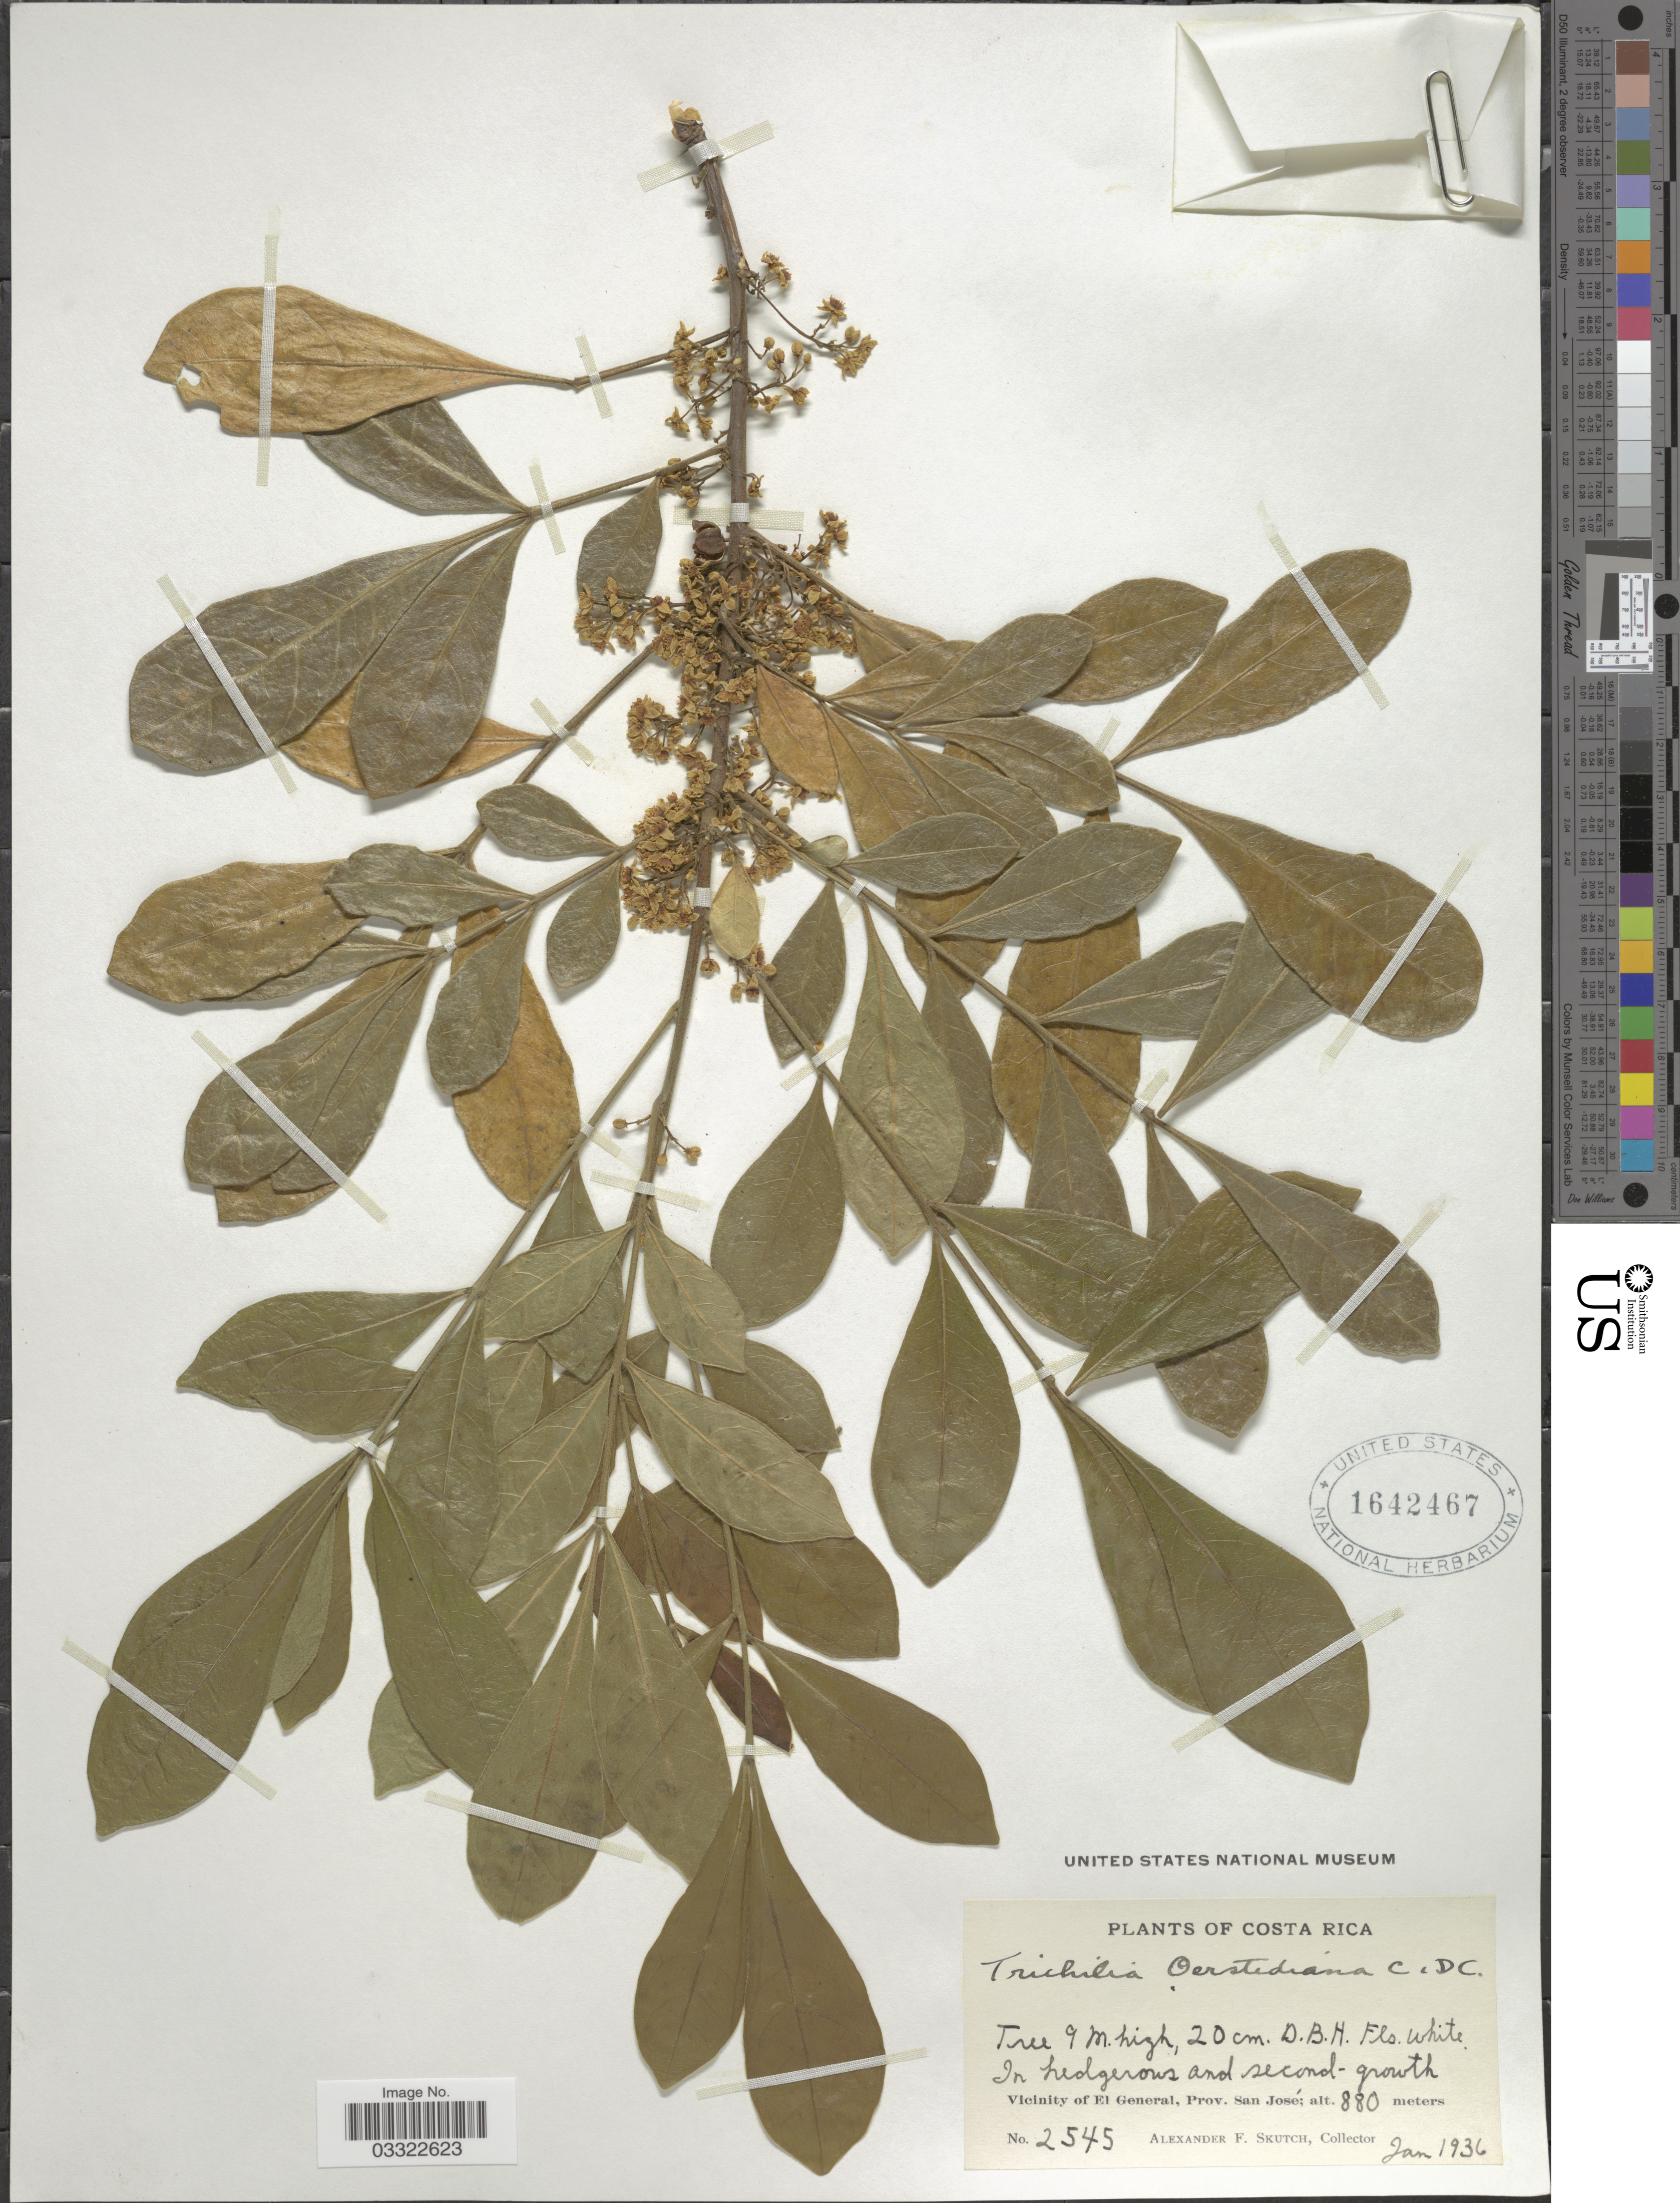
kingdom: Plantae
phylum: Tracheophyta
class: Magnoliopsida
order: Sapindales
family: Meliaceae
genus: Trichilia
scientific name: Trichilia oerstediana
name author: C. DC.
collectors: A. F. Skutch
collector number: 2545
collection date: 1936-01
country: Costa Rica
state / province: San José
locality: Vicinity of El General, Prov. San José.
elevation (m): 880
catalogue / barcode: US 1642467